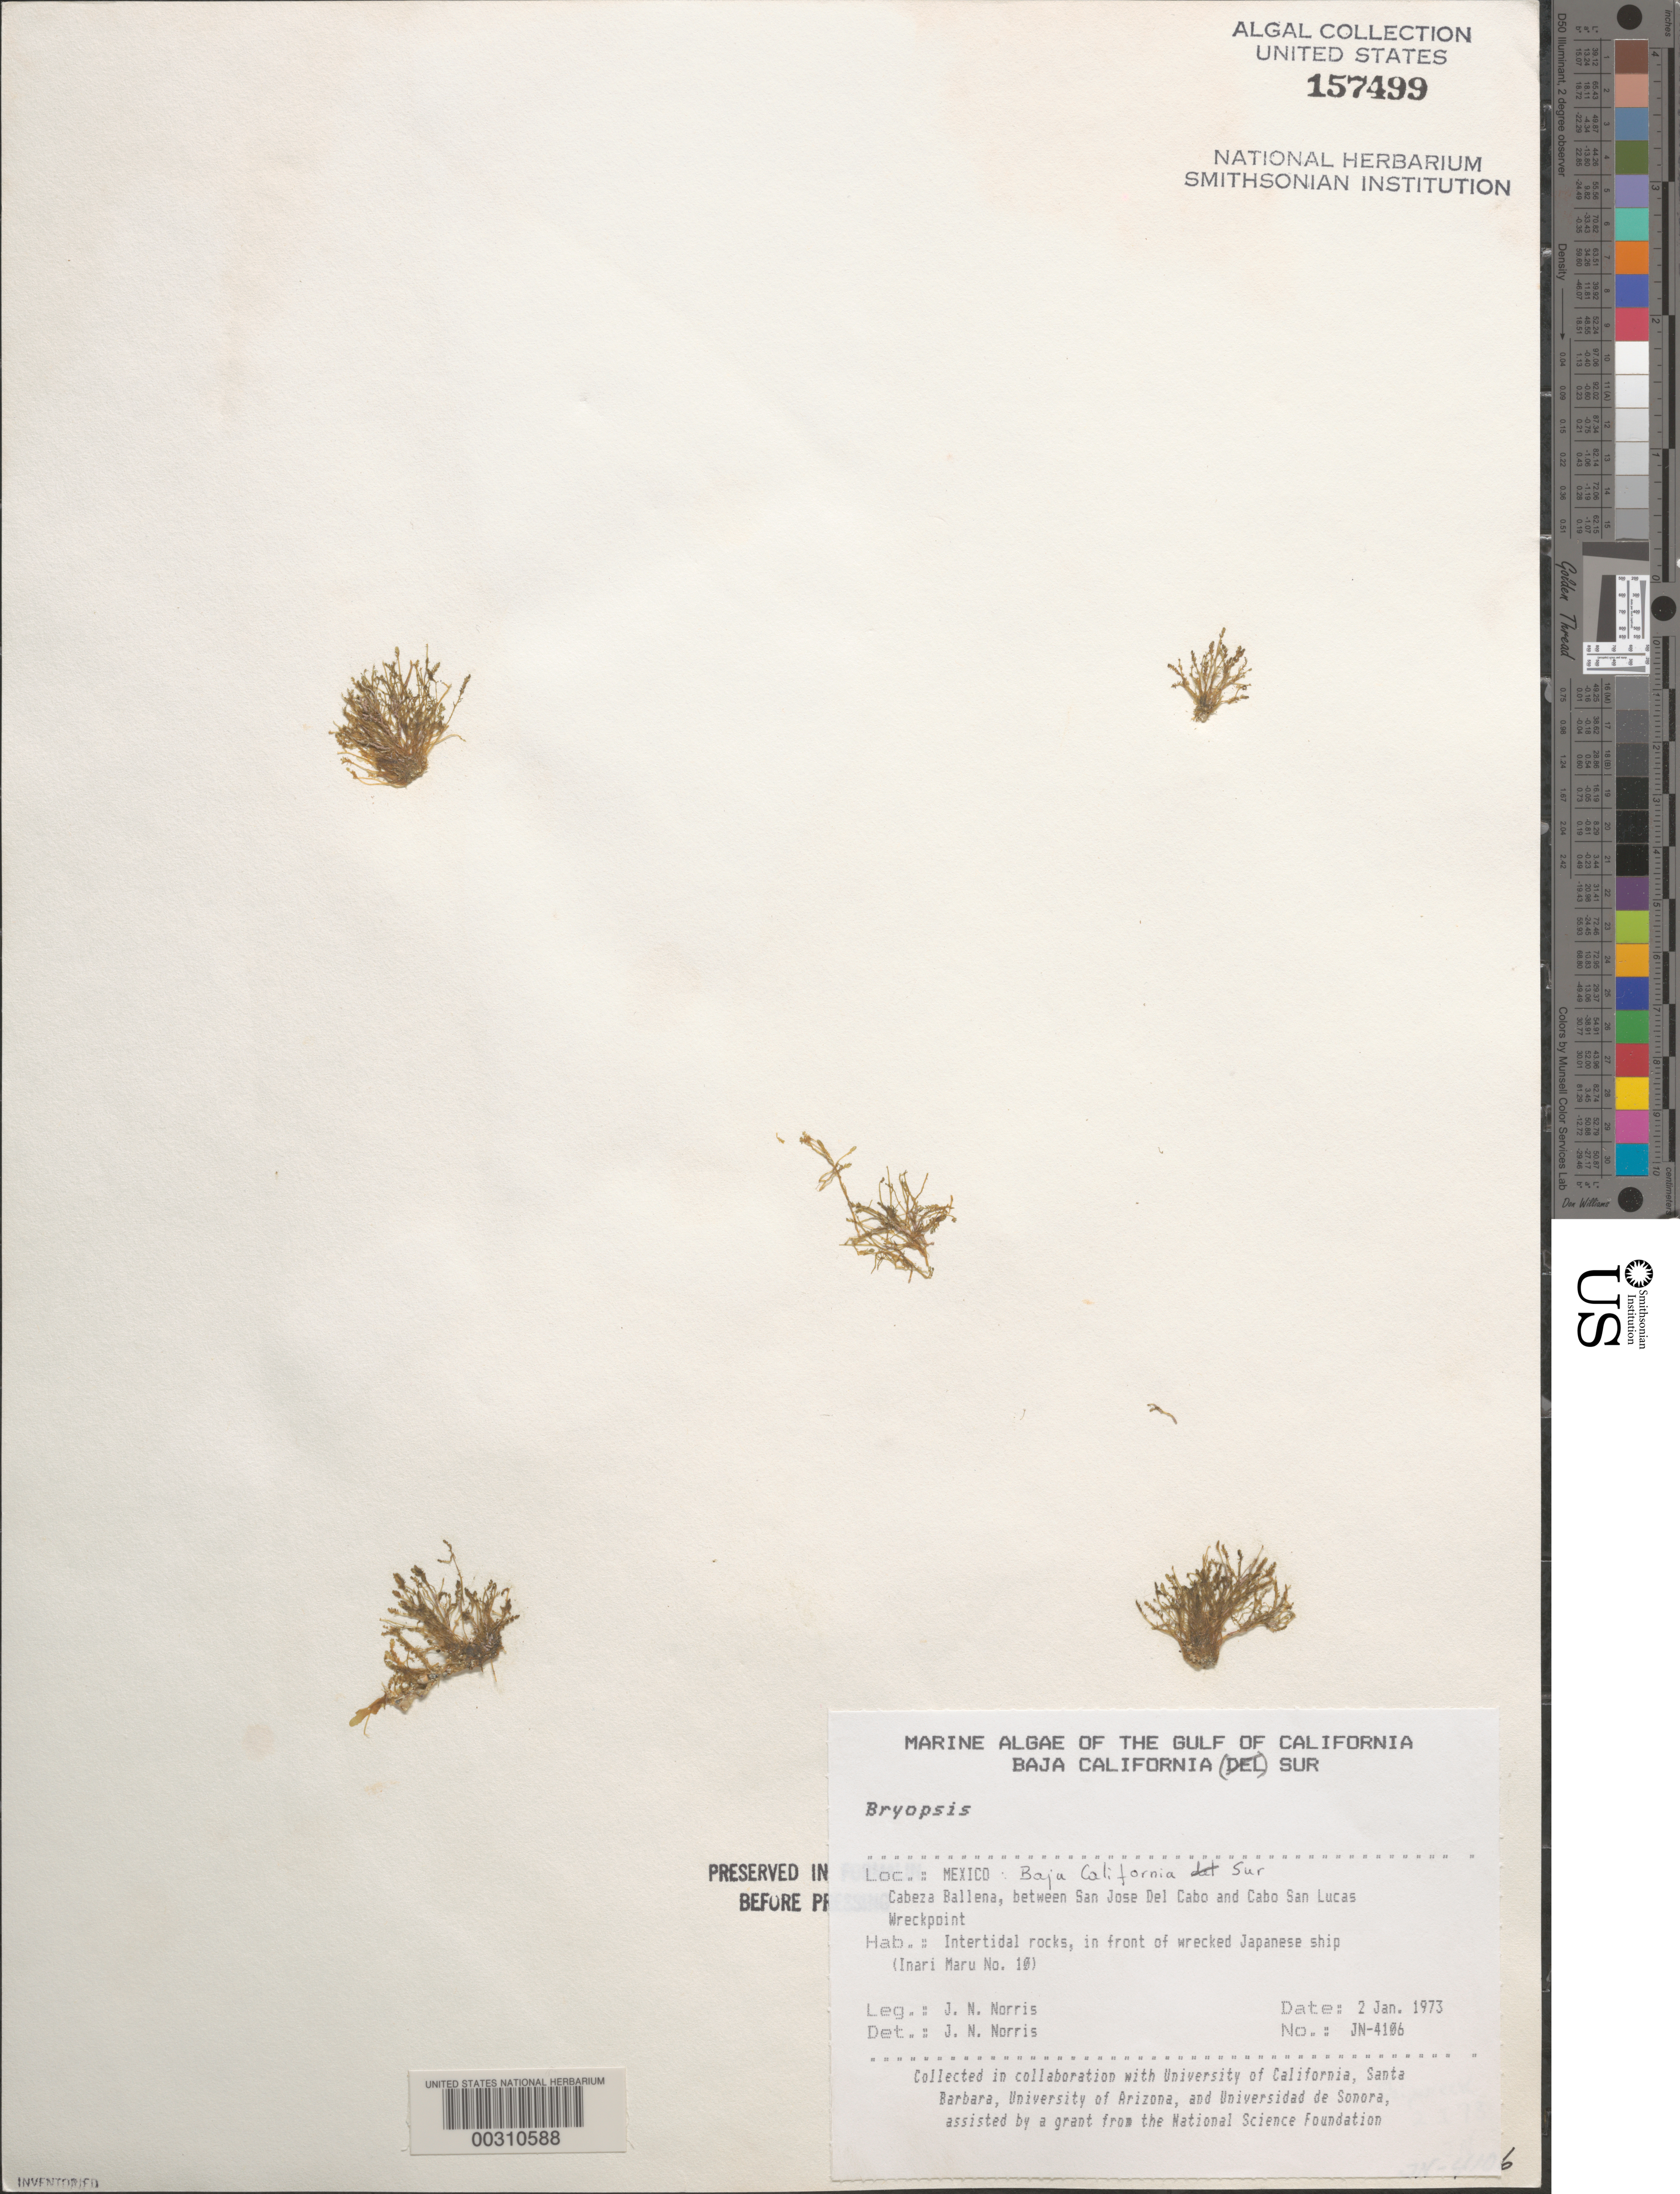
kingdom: Plantae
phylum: Chlorophyta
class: Ulvophyceae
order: Bryopsidales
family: Bryopsidaceae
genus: Bryopsis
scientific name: Bryopsis sp.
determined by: Norris, James N.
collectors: J. N. Norris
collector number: JN-4106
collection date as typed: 02 Jan 1973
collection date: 1973-01-02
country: Mexico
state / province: Baja California Sur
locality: Cabeza Ballena between San Jose del Cabo and Cabo San Lucas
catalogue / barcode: US 157499